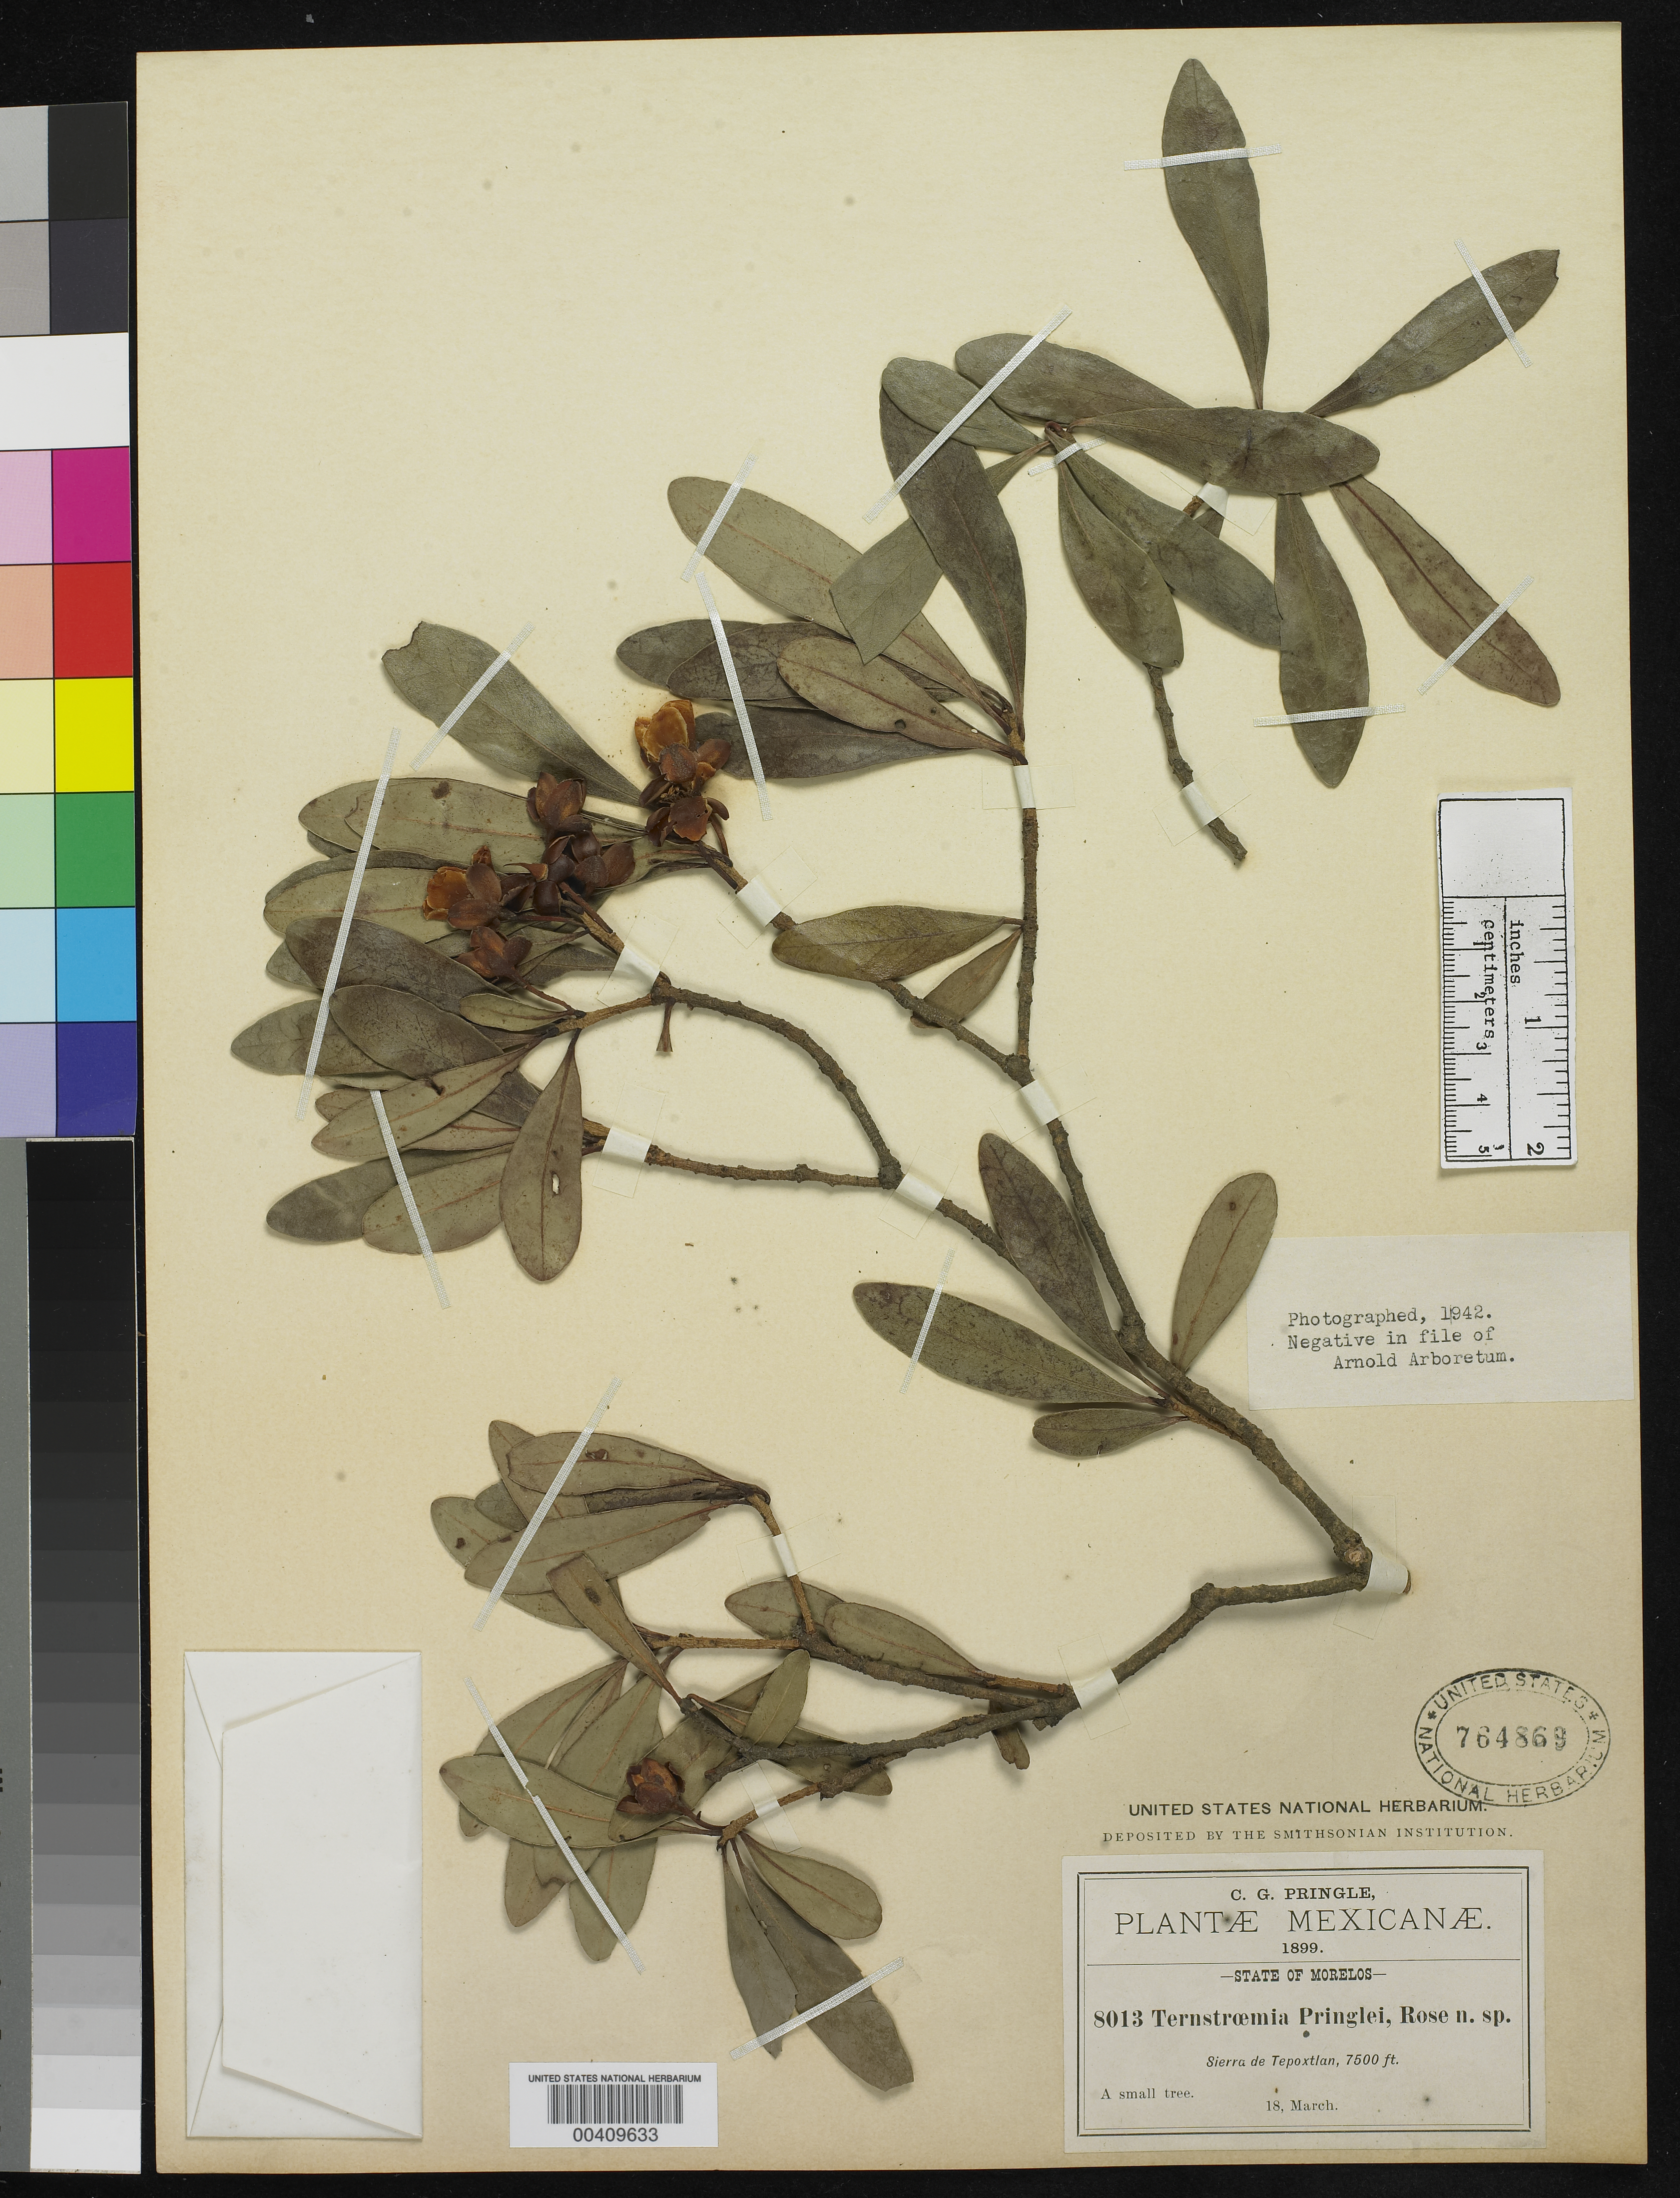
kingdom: Plantae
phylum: Tracheophyta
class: Magnoliopsida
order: Ericales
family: Pentaphylacaceae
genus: Taonabo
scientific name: Taonabo pringlei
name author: Rose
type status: Holotype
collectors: C. G. Pringle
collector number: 8013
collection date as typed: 18 Mar 1899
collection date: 1899-03-18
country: Mexico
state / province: Morelos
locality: Sierra de Tepoxtlan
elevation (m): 2286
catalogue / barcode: US 764869